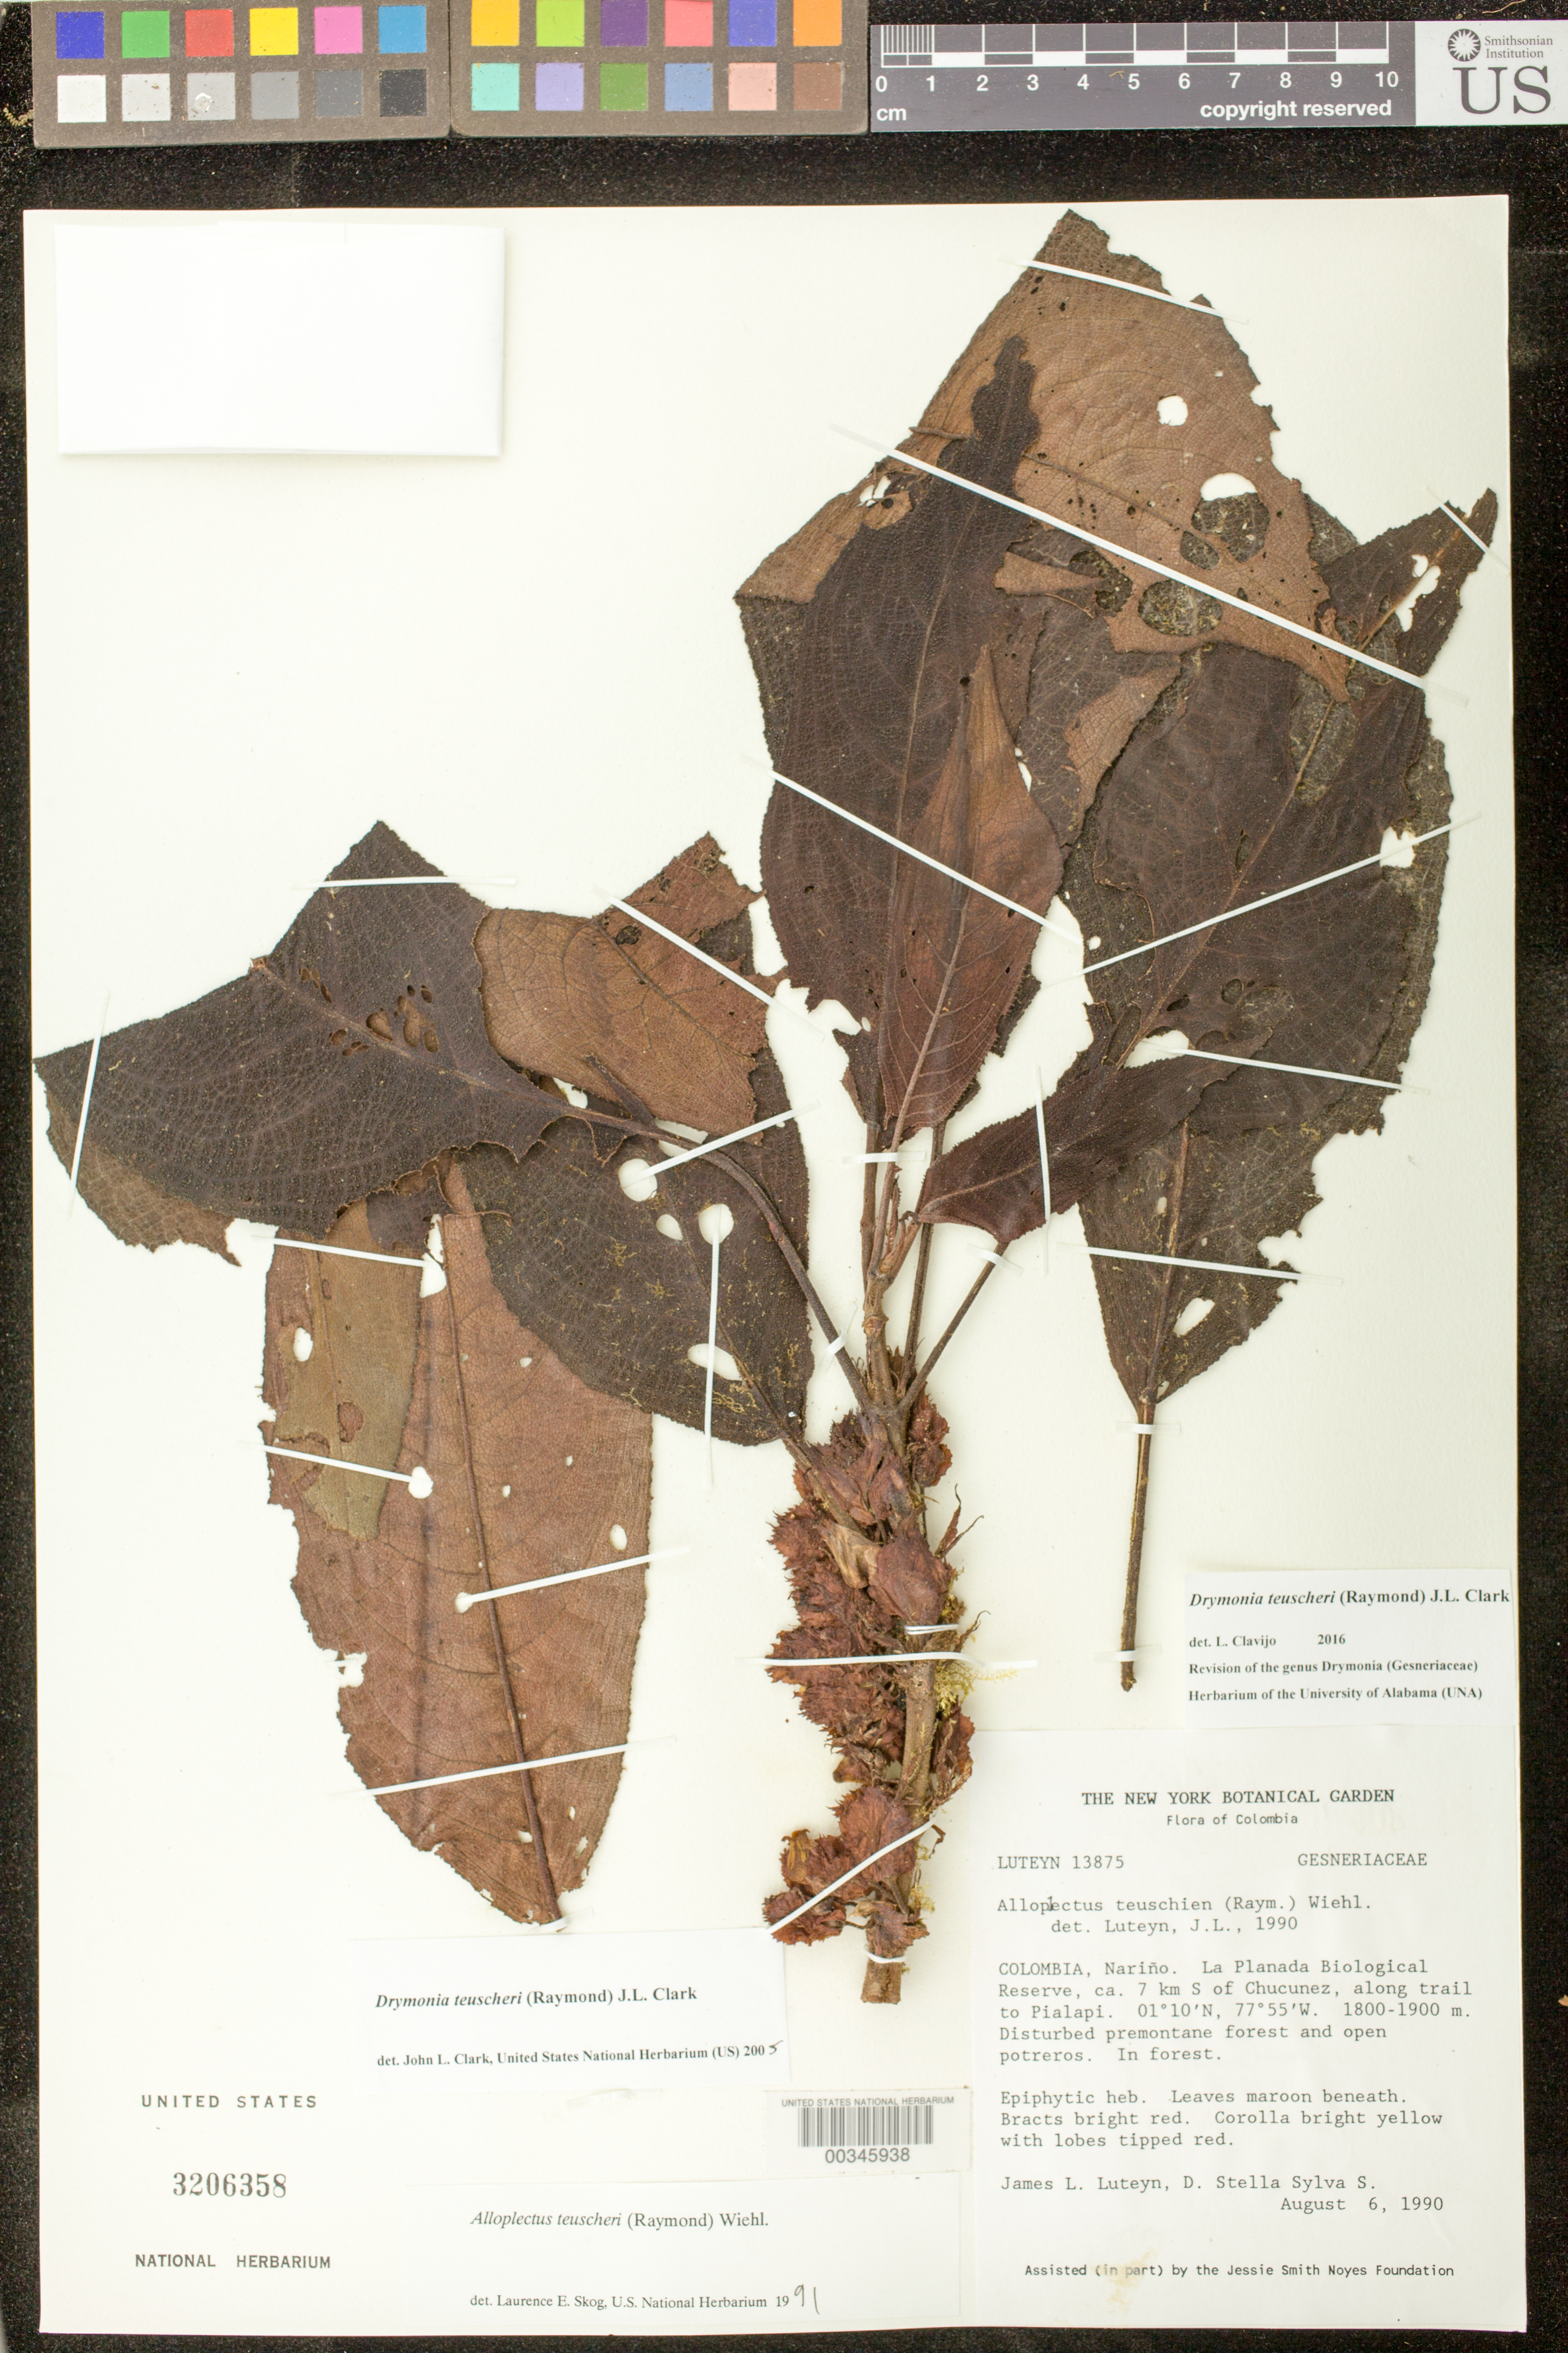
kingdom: Plantae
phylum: Tracheophyta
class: Magnoliopsida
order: Lamiales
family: Gesneriaceae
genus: Drymonia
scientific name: Drymonia teuscheri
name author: (Raymond) J.L. Clark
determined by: Clark, J. L., (SEL), The Marie Selby Botanical Garden (UNITED STATES)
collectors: J. L. Luteyn & D. Sylva-S.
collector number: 13875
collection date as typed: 06 Aug 1990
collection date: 1990-08-06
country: Colombia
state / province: Nariño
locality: La Planada Biological Reserve, ca. 7 km S of Chucunez, along trail to Pialapi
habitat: Disturbed premontane forest and open potreros. In forest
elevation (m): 1800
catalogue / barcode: US 3206358